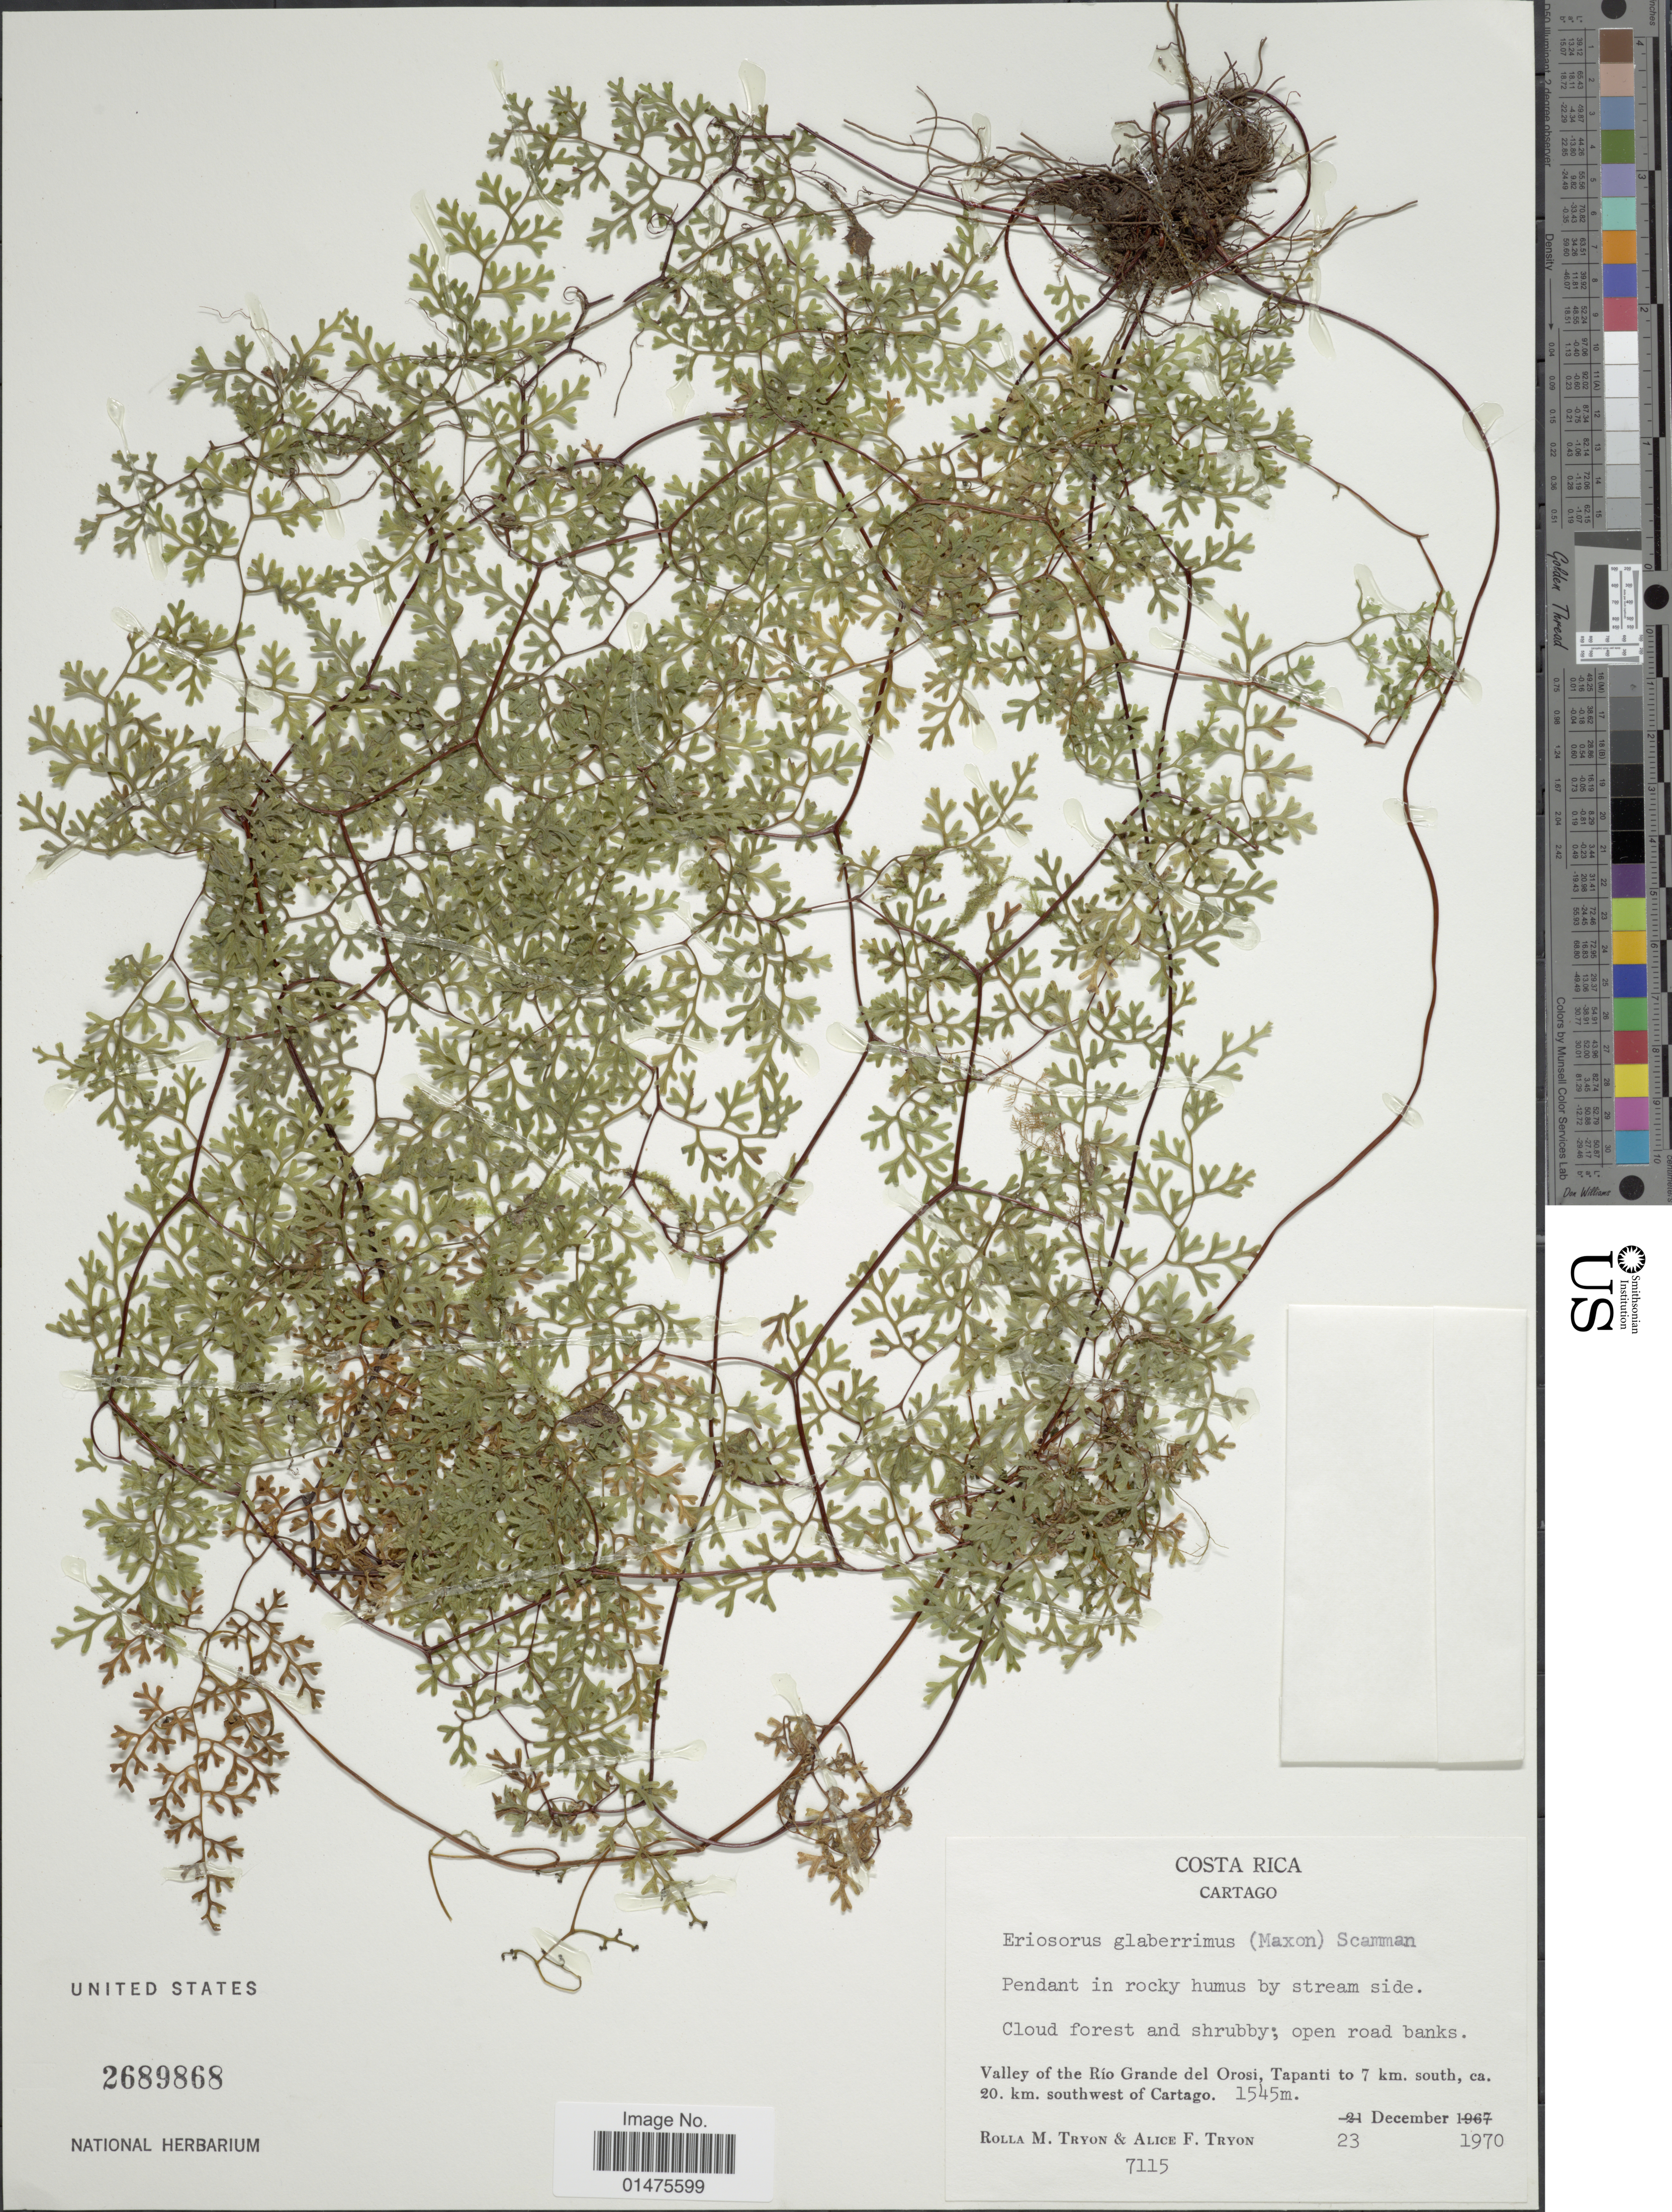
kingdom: Plantae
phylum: Tracheophyta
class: Polypodiopsida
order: Polypodiales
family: Pteridaceae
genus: Jamesonia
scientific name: Jamesonia glaberrima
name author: (Maxon) Christenh.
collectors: R. M. Tryon & A. F. Tryon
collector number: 7115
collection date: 1970-12-23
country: Costa Rica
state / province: Cartago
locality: Valley of the Río Grande del Orosi, Tapanti to 7 km. south, ca. 20. km. southwest of Cartago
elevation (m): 1545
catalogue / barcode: US 2689868